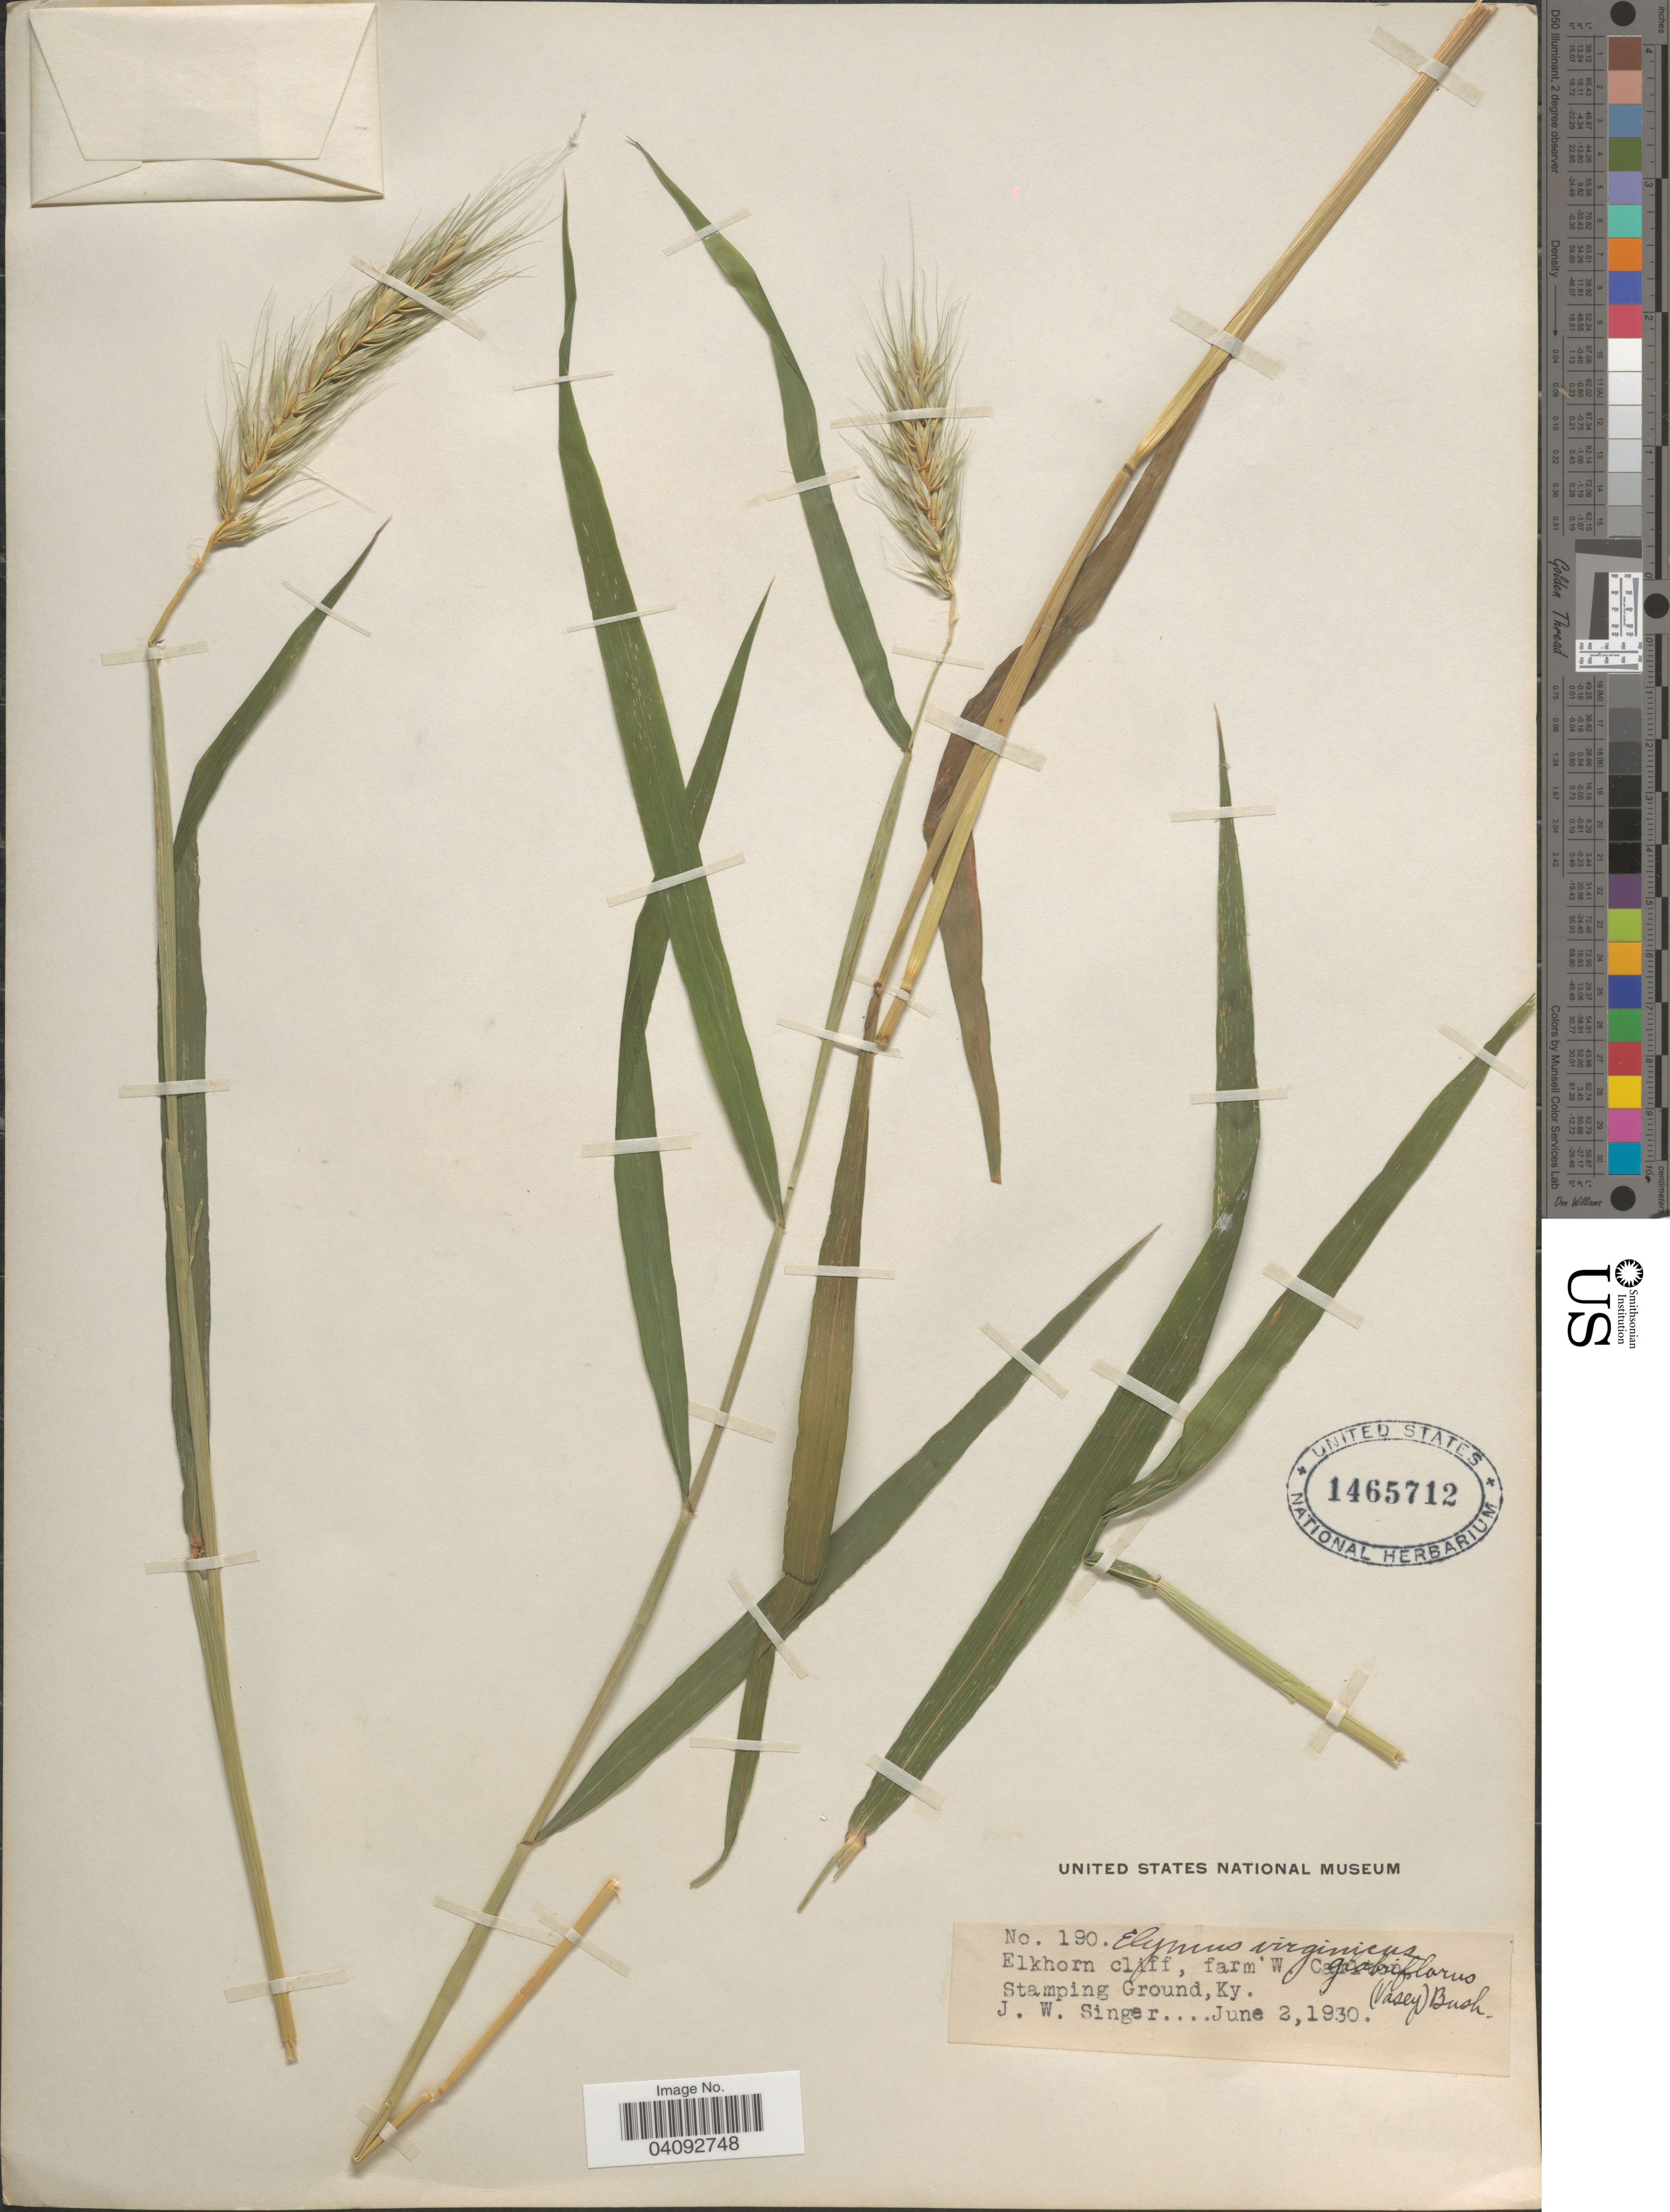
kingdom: Plantae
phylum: Tracheophyta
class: Liliopsida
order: Poales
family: Poaceae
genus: Elymus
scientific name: Elymus glabriflorus var. glabriflorus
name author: (Vasey ex L.H. Dewey) Scribn. & C.R. Ball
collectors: J. EW. Singer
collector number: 190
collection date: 1930-06-02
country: United States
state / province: Kentucky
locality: Elkhorn cliff, farm W, Carlton, Stamping Ground.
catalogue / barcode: US 1465712